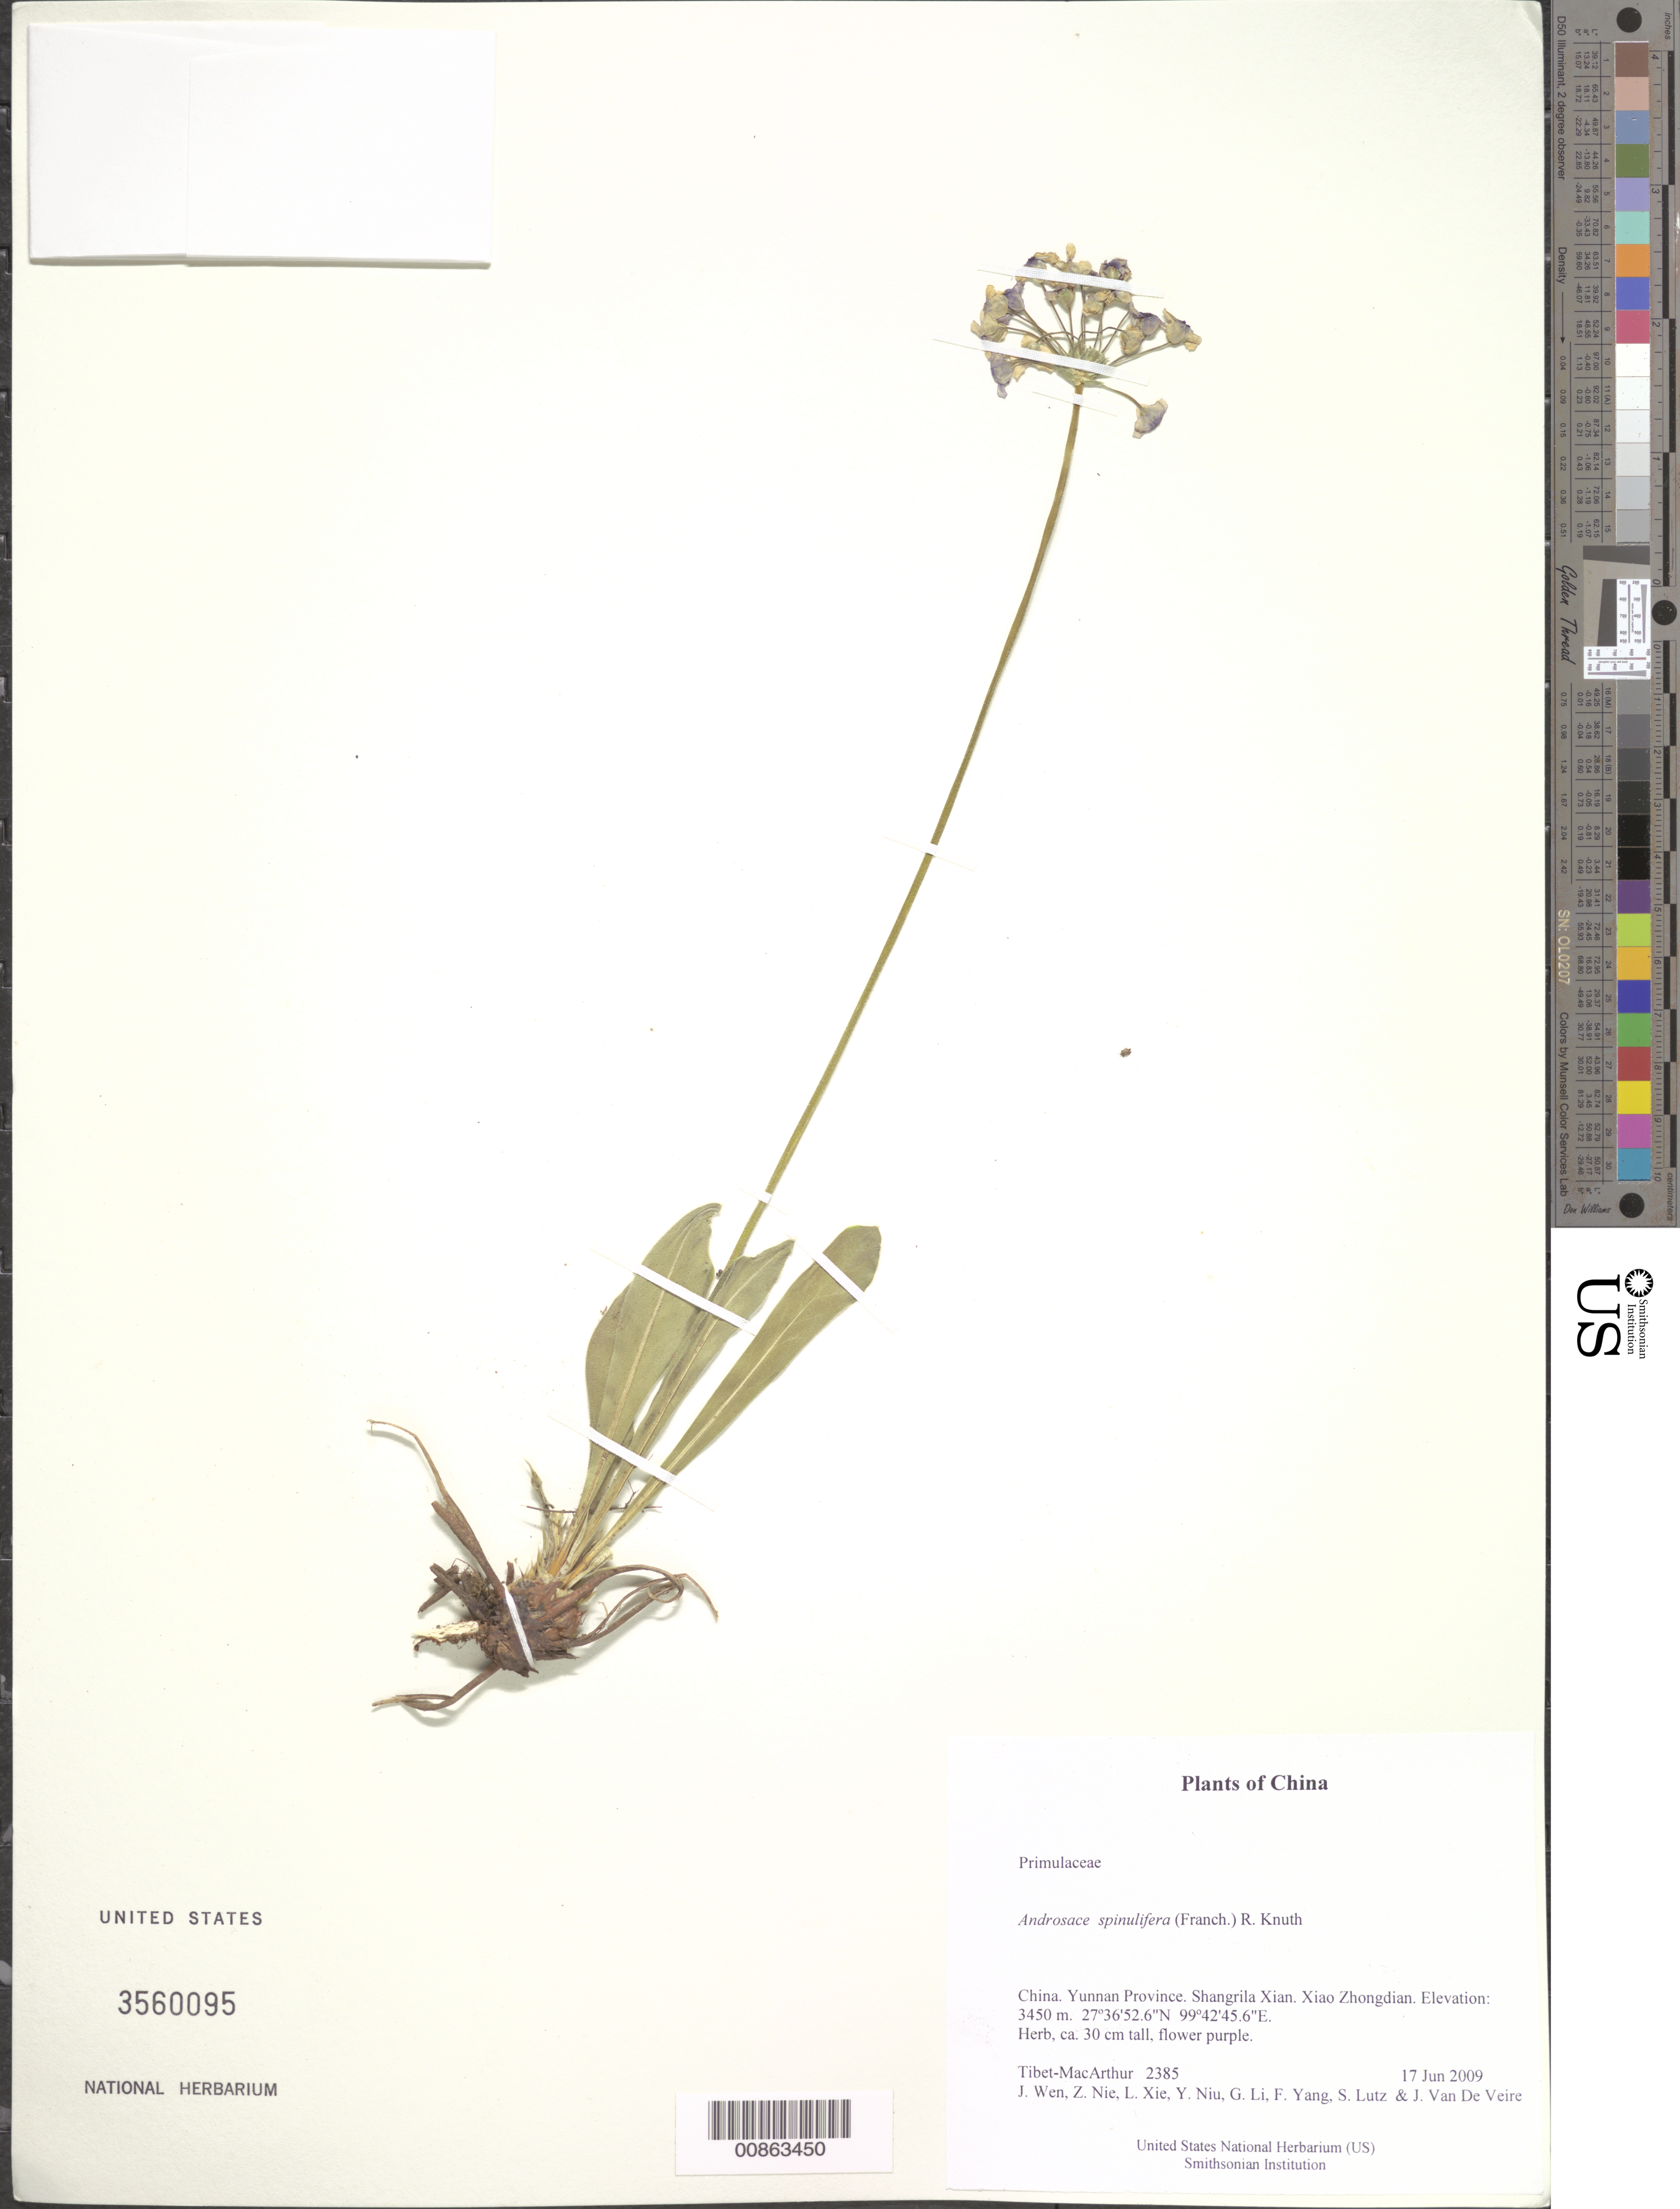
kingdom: Plantae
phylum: Tracheophyta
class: Magnoliopsida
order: Ericales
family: Primulaceae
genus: Androsace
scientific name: Androsace spinulifera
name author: (Franch.) R. Knuth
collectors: Tibet-MacArthur, J. Wen, Z. Nie, L. Xie, Y. Niu, G. Li, F. Yang, S. Lutz & J. Van De Veire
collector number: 2385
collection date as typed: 17 Jun 2009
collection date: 2009-06-17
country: China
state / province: Yunnan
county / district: Shangrila Xian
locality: Xiao Zhongdian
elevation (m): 3450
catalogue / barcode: US 3560095